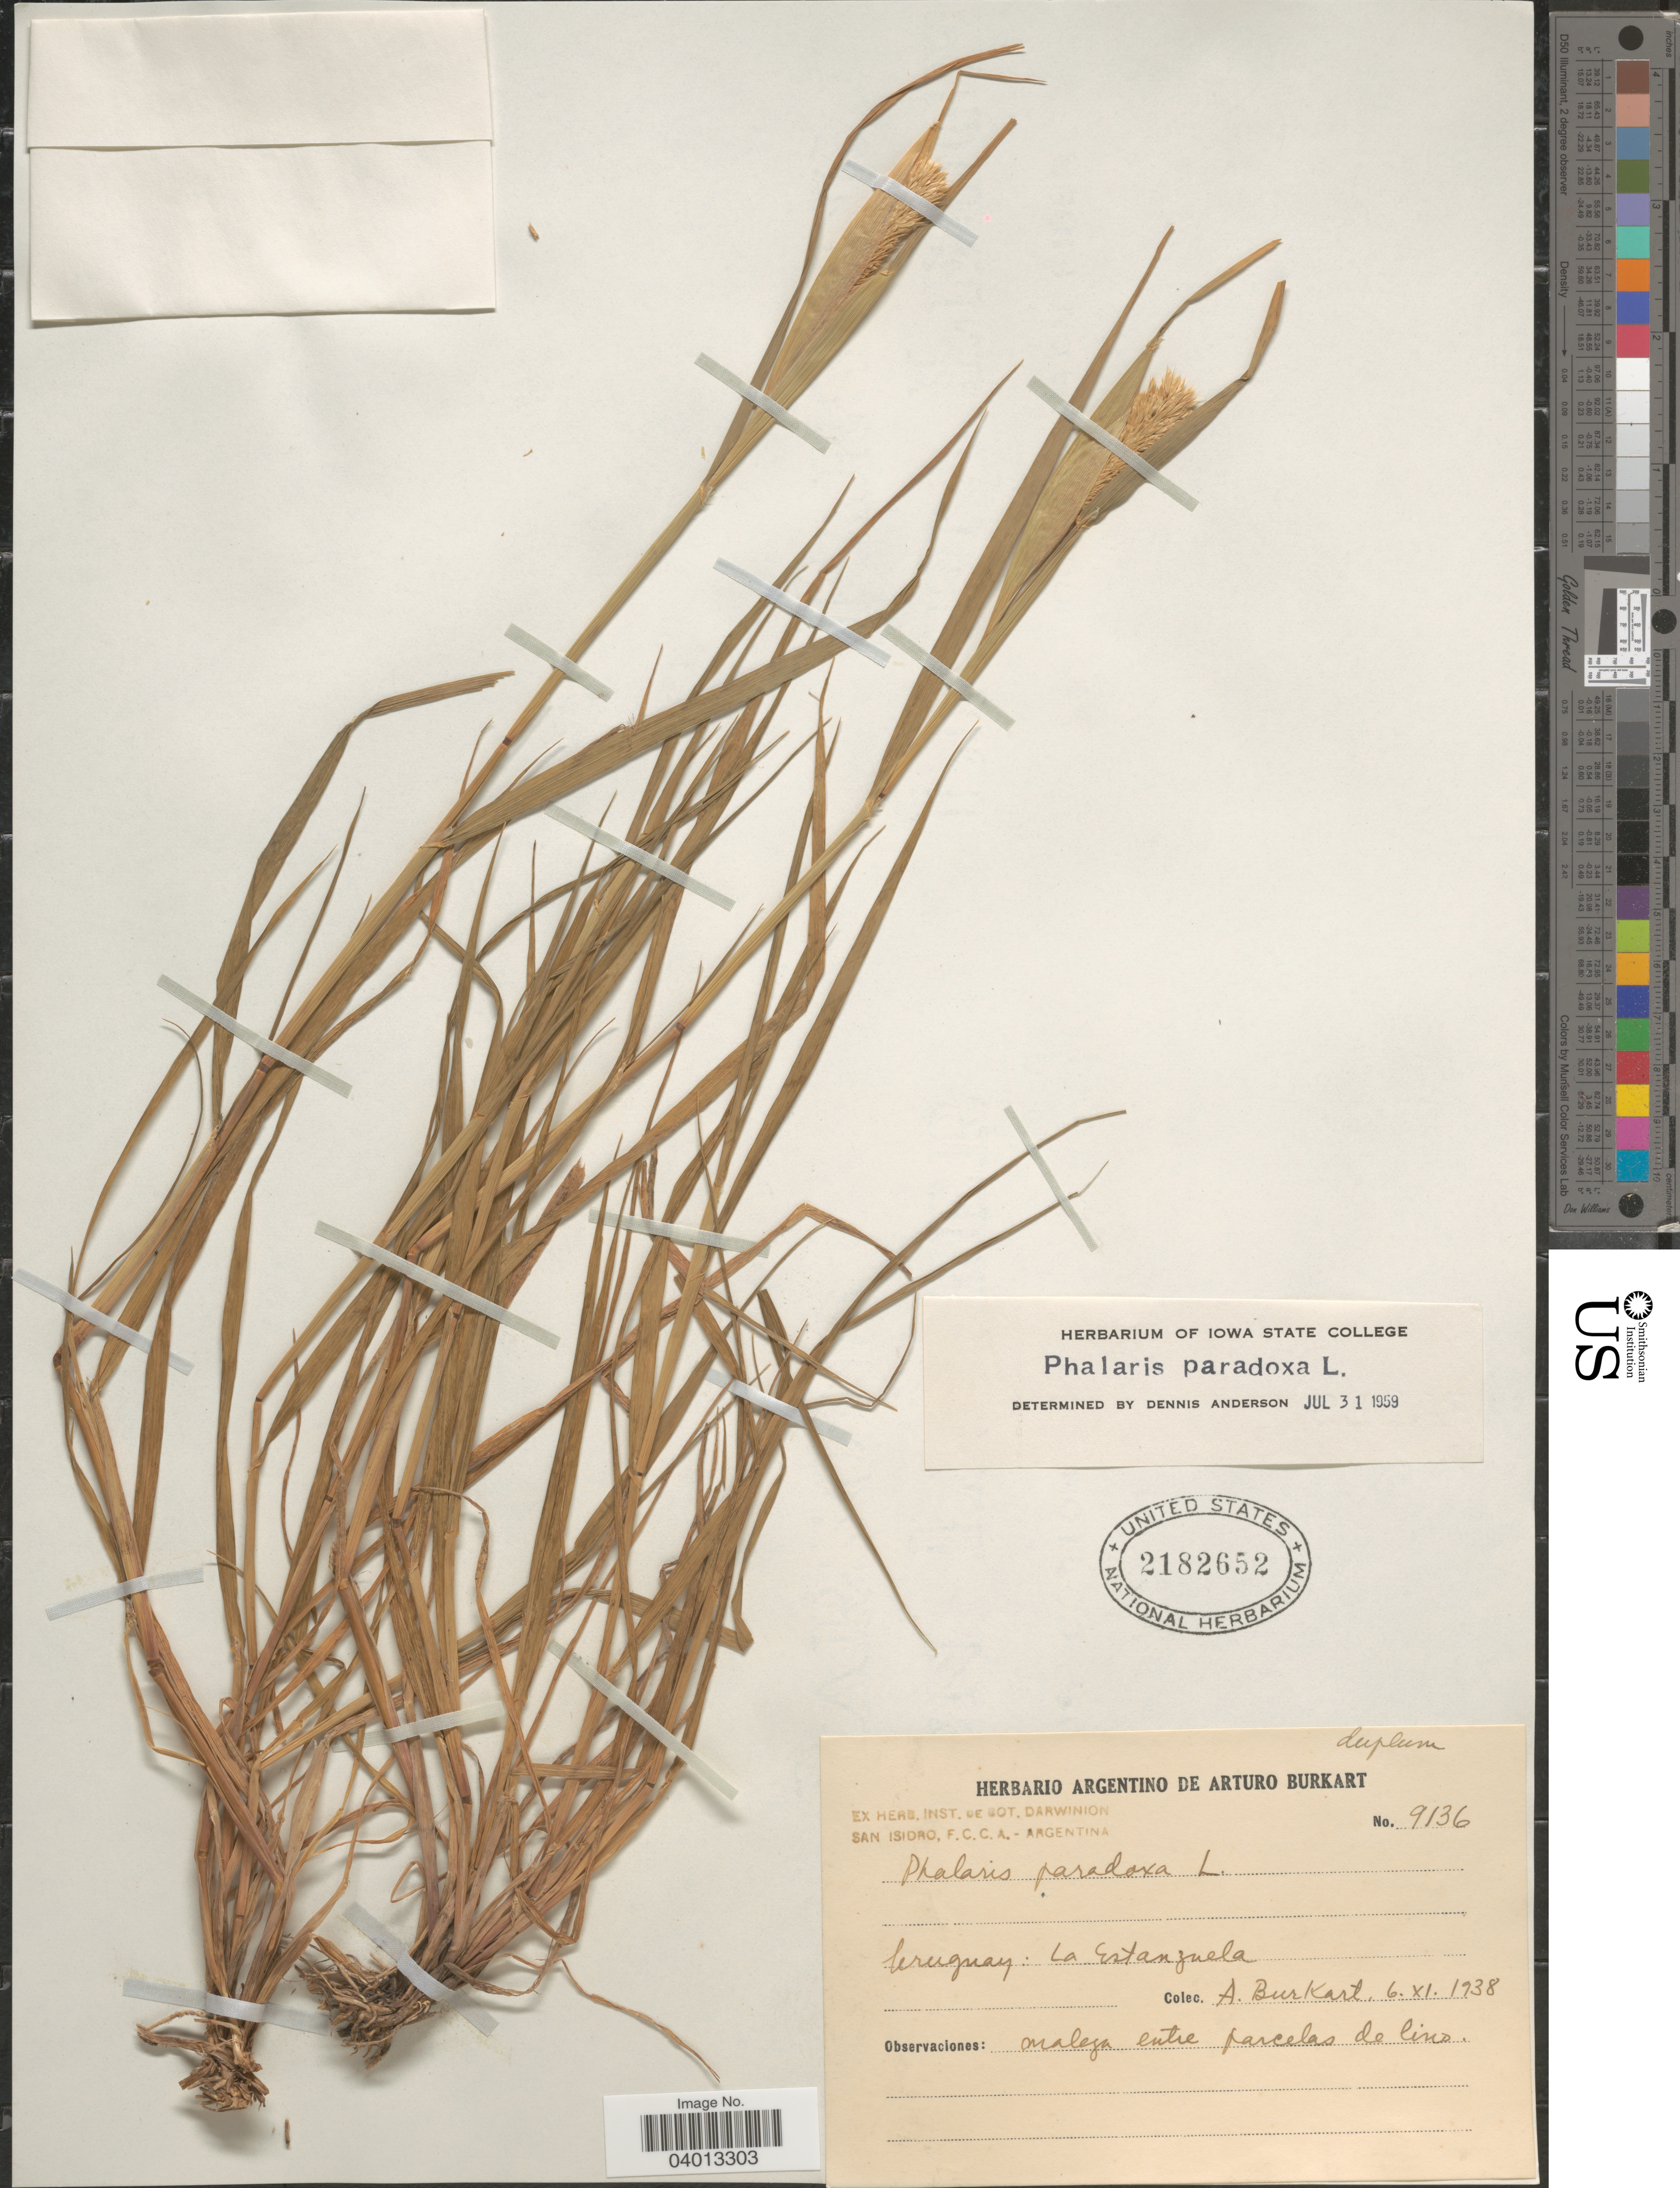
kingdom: Plantae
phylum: Tracheophyta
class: Liliopsida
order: Poales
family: Poaceae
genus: Phalaris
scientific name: Phalaris paradoxa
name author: L.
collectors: A. E. Burkart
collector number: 9136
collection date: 1938-11-06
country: Uruguay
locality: La Estanzuela.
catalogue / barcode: US 2182652